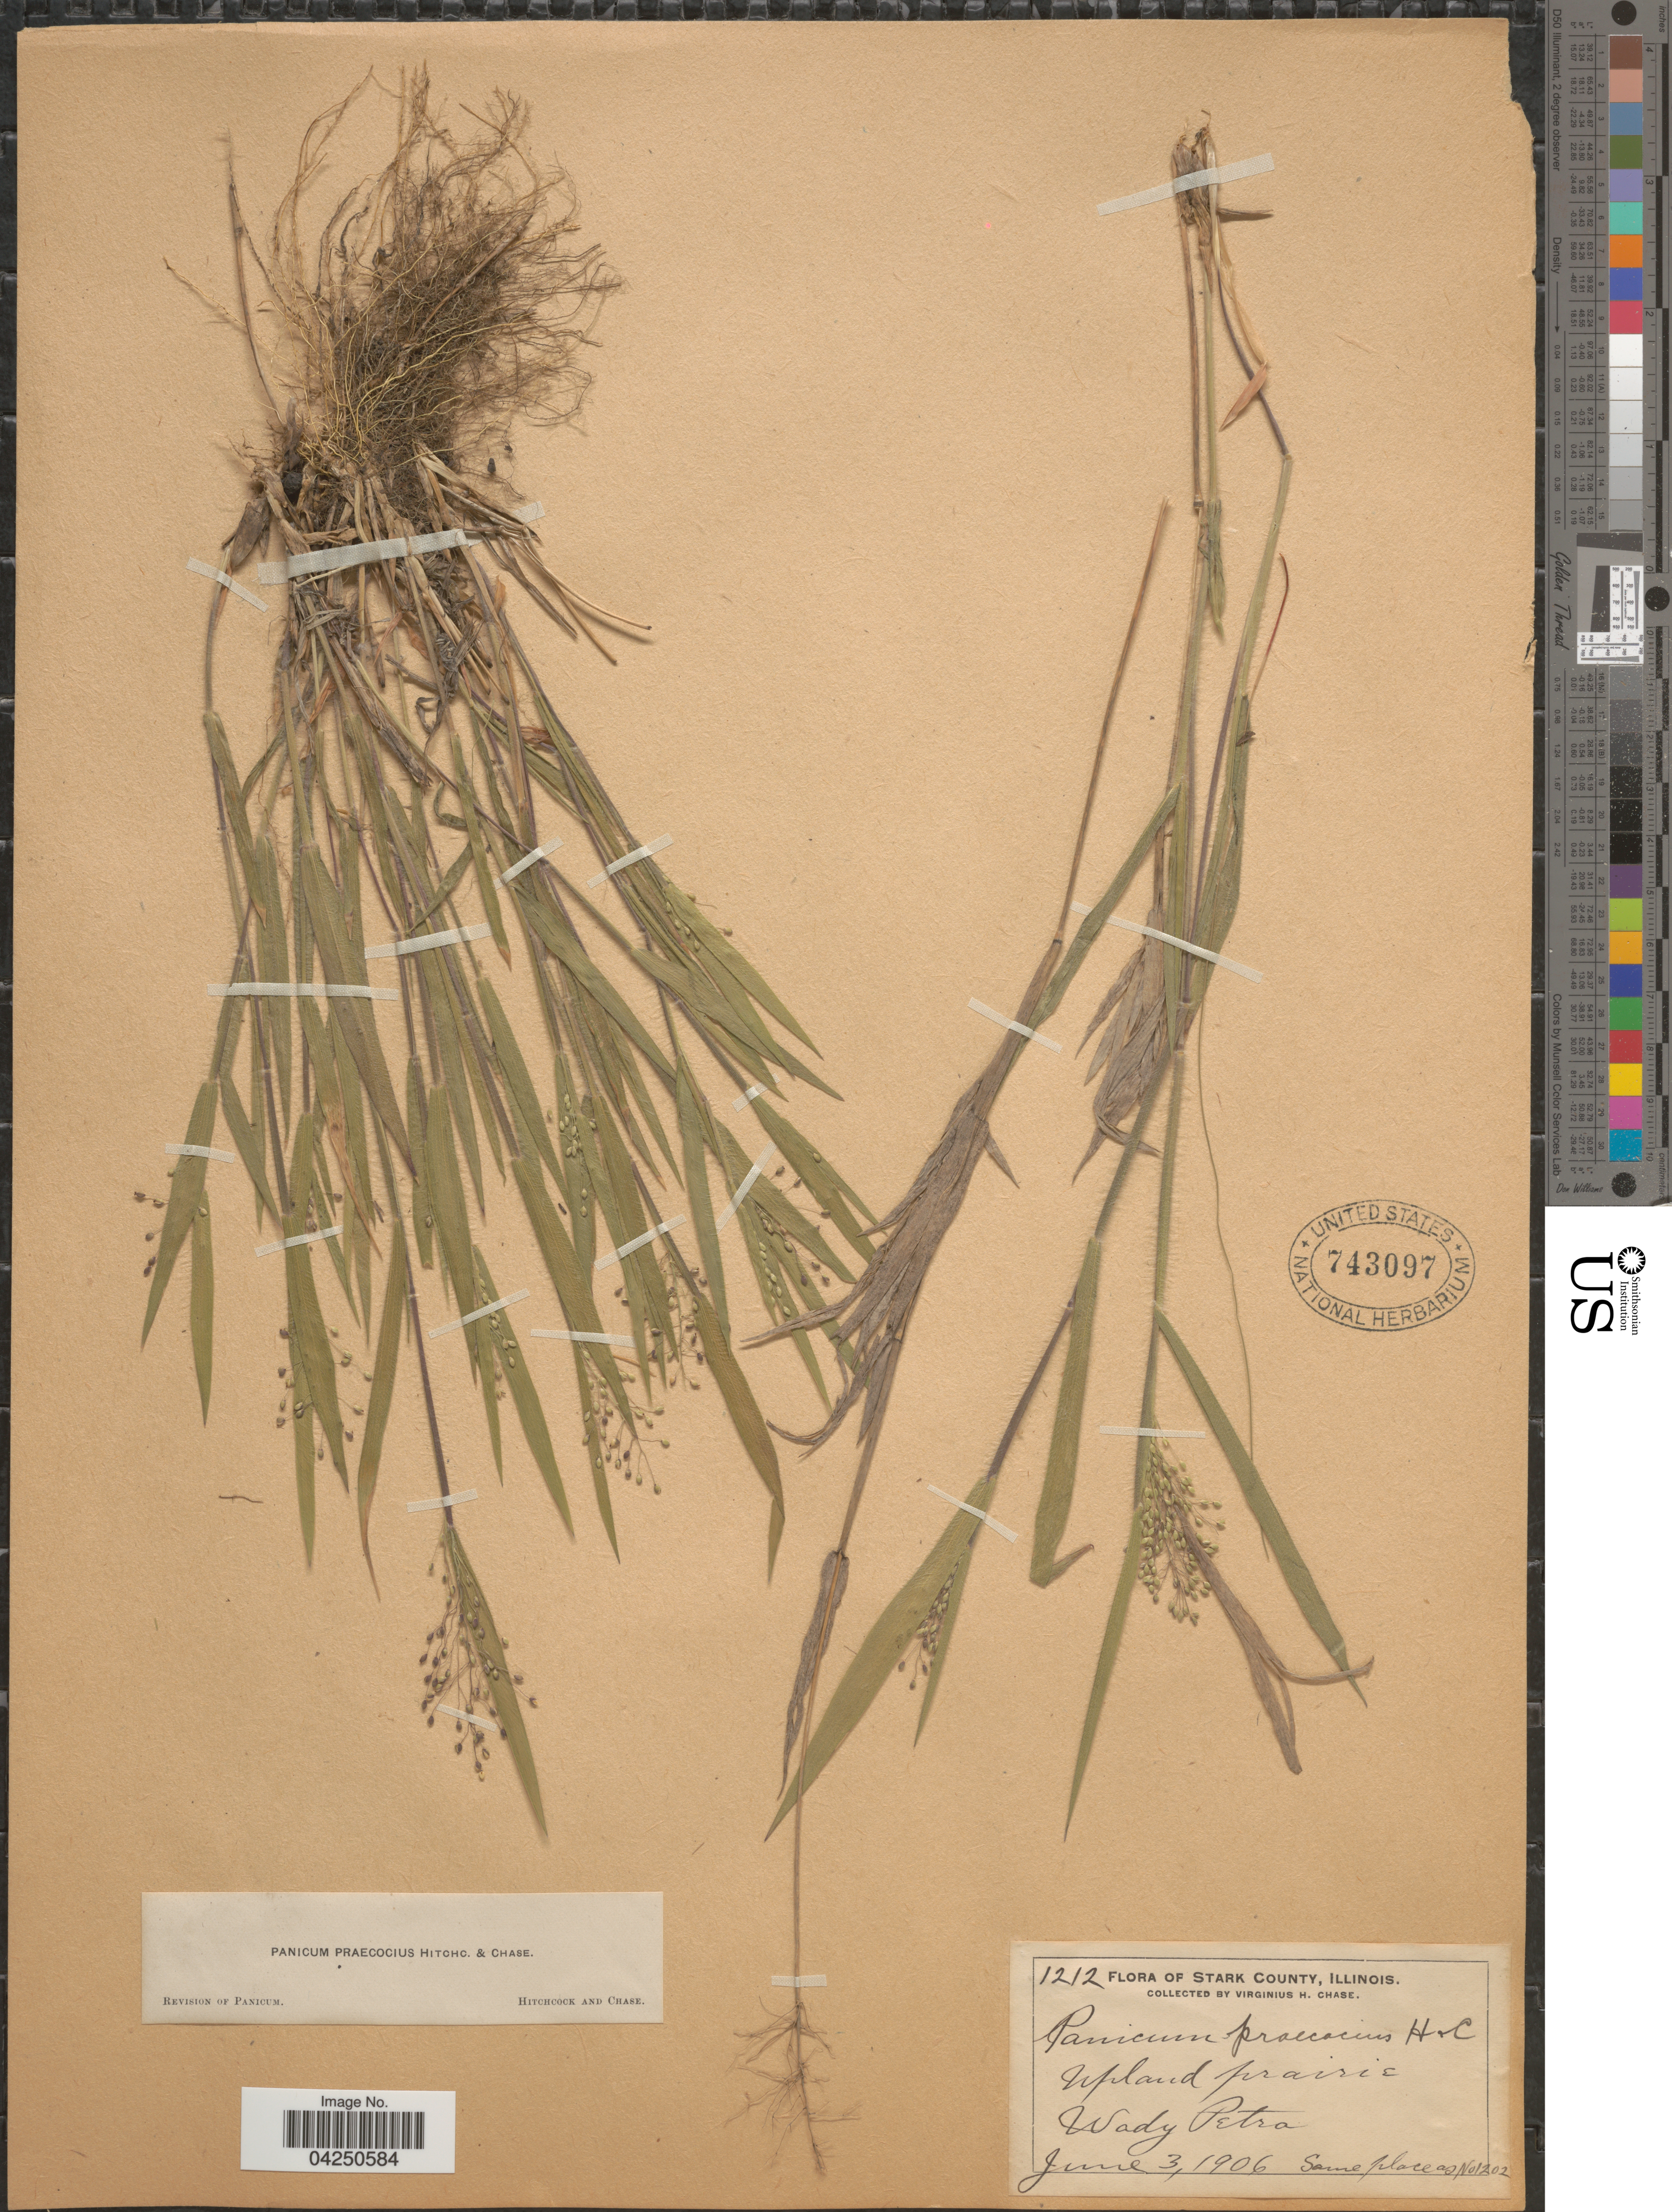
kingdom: Plantae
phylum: Tracheophyta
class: Liliopsida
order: Poales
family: Poaceae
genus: Dichanthelium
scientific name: Dichanthelium acuminatum var. acuminatum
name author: (Sw.) Gould & C.A. Clark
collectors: V. H. Chase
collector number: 1212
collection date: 1906-06-03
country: United States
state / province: Illinois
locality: Stark County. Upland prairie. Wady Petra. Same place as No1202 [unsure placement]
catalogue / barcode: US 743097